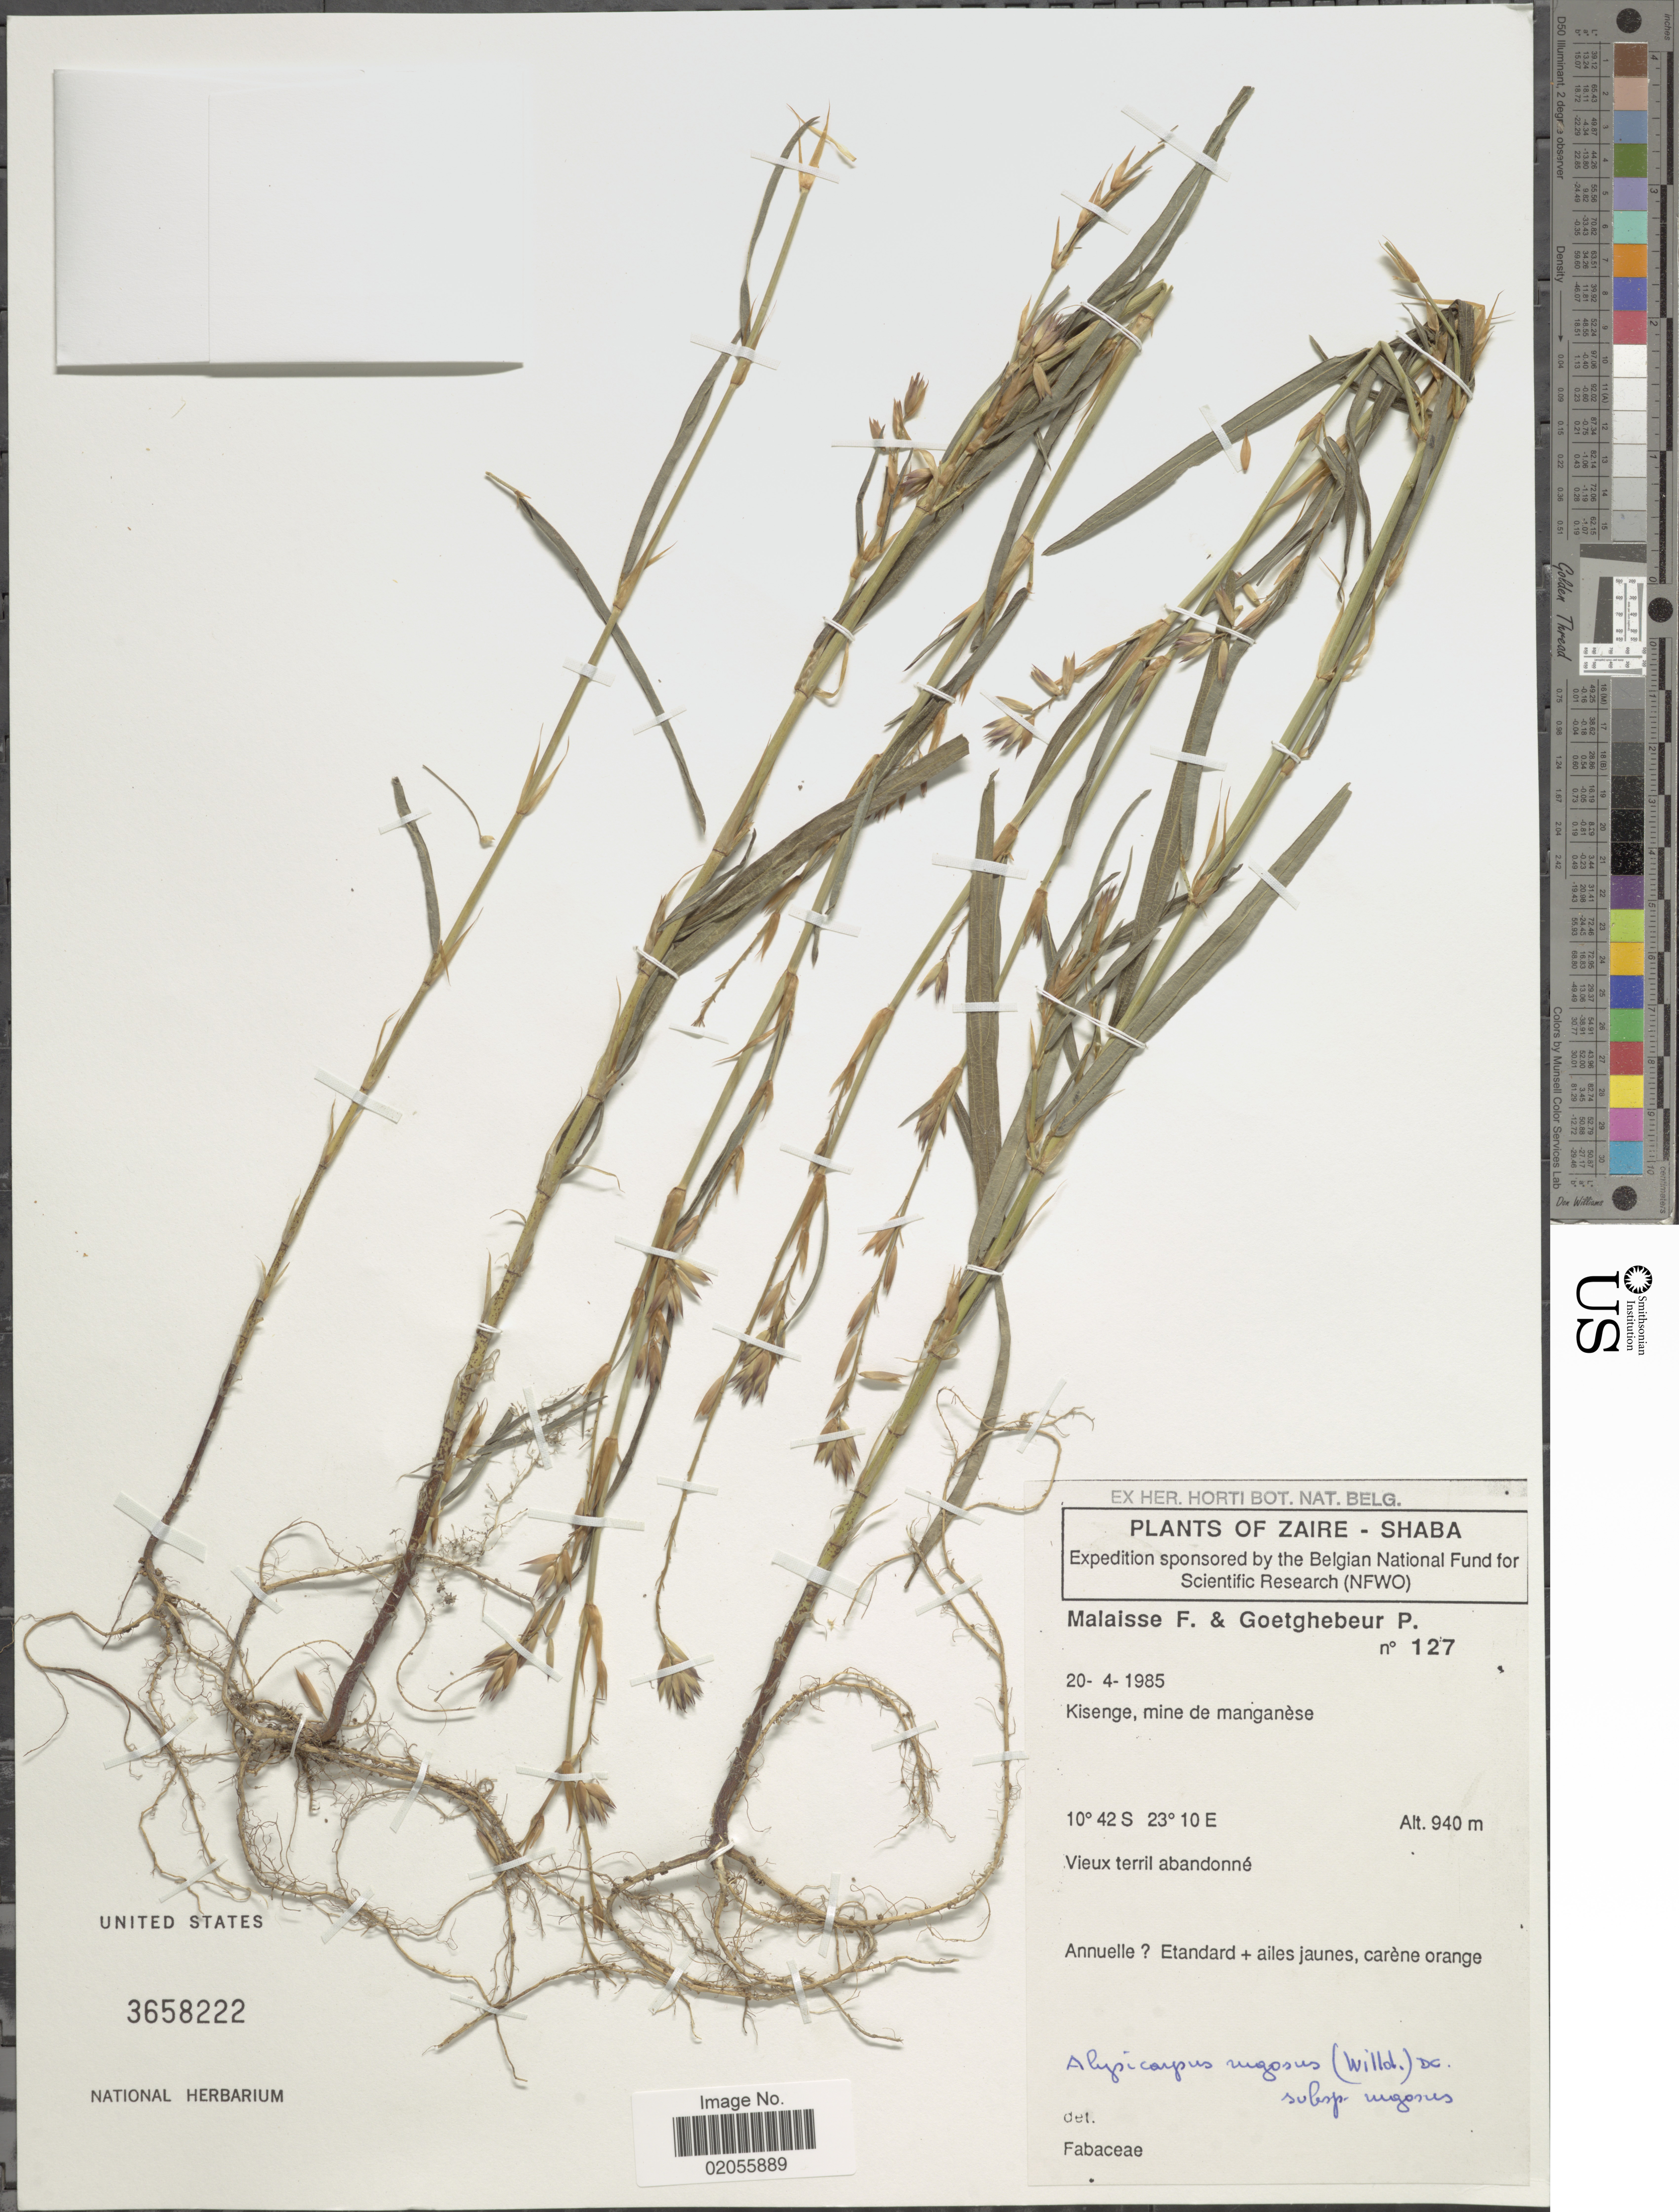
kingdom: Plantae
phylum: Tracheophyta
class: Magnoliopsida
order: Fabales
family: Fabaceae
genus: Alysicarpus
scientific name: Alysicarpus rugosus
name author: (Willd.) DC.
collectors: F. Malaisse & P. Goetghebeur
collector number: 127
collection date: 1985-04-20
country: Angola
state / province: Zaire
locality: Shaba, Kisenge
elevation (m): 940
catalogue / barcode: US 3658222